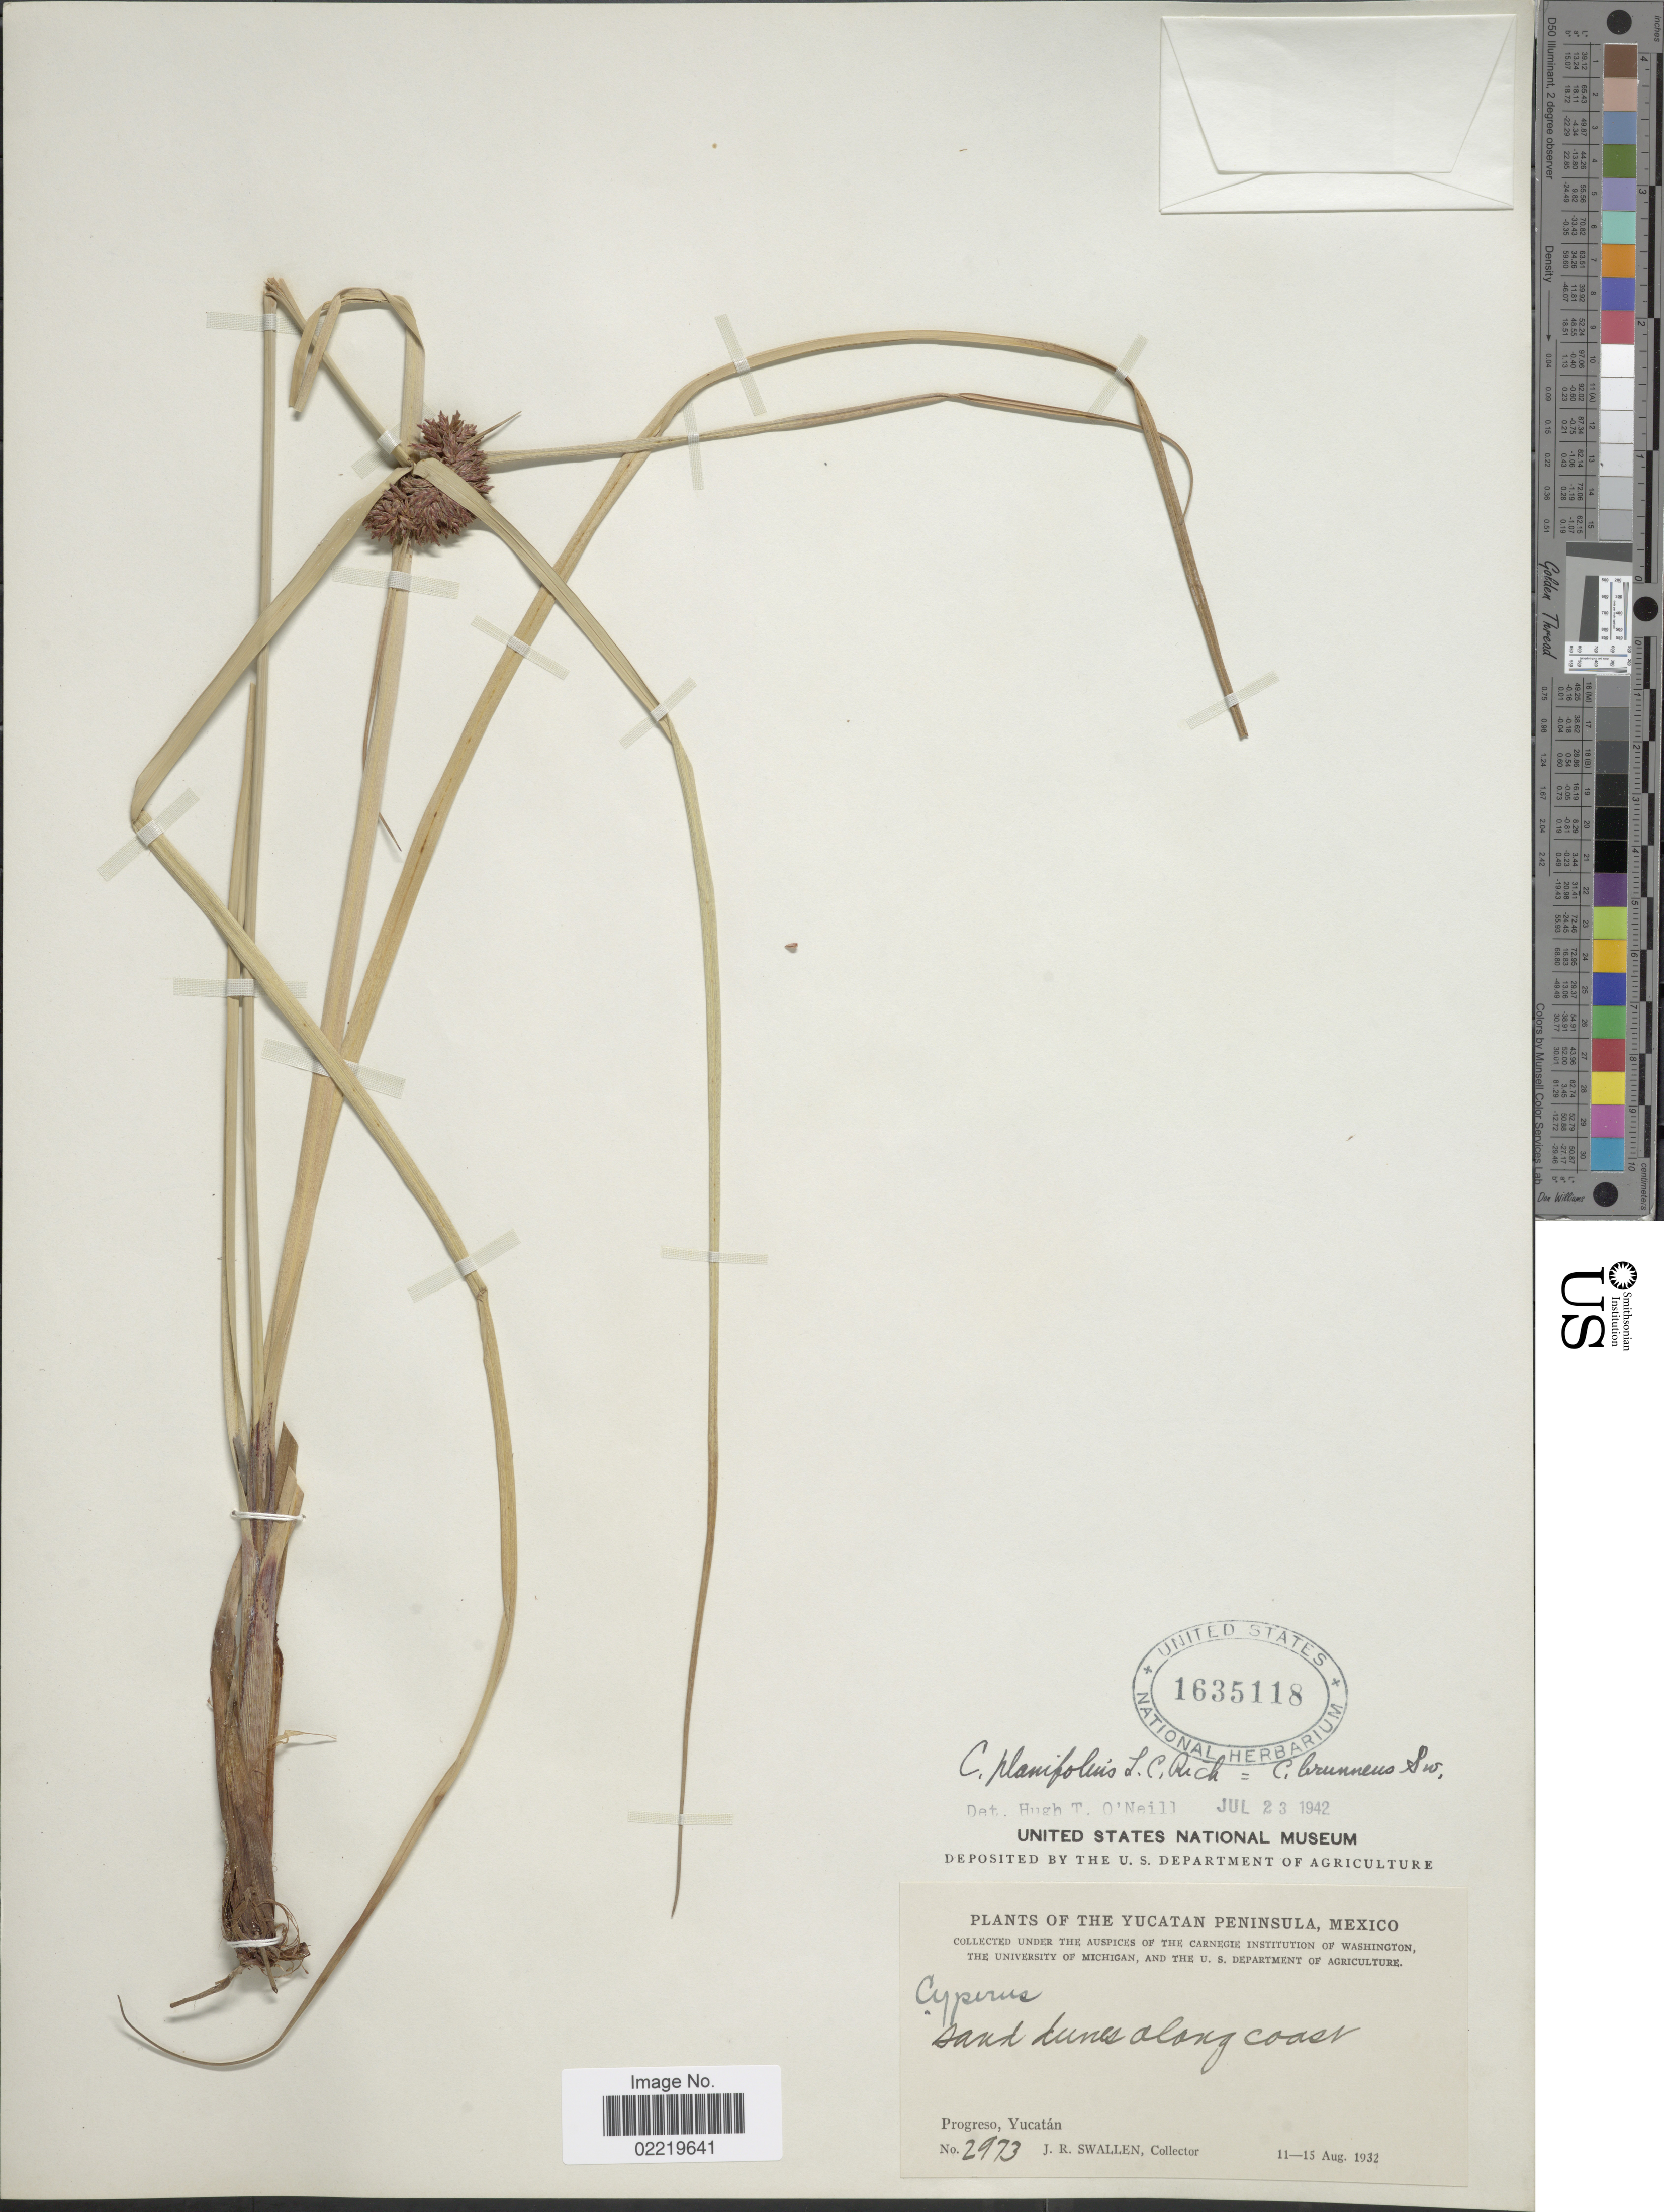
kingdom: Plantae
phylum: Tracheophyta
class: Liliopsida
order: Poales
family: Cyperaceae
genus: Cyperus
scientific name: Cyperus planifolius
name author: Rich.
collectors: J. R. Swallen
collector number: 2973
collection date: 1932-08-11/1932-08-15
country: Mexico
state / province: Yucatán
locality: The Yucatan Peninsula, Sand dunes along coast, Progreso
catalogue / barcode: US 1635118